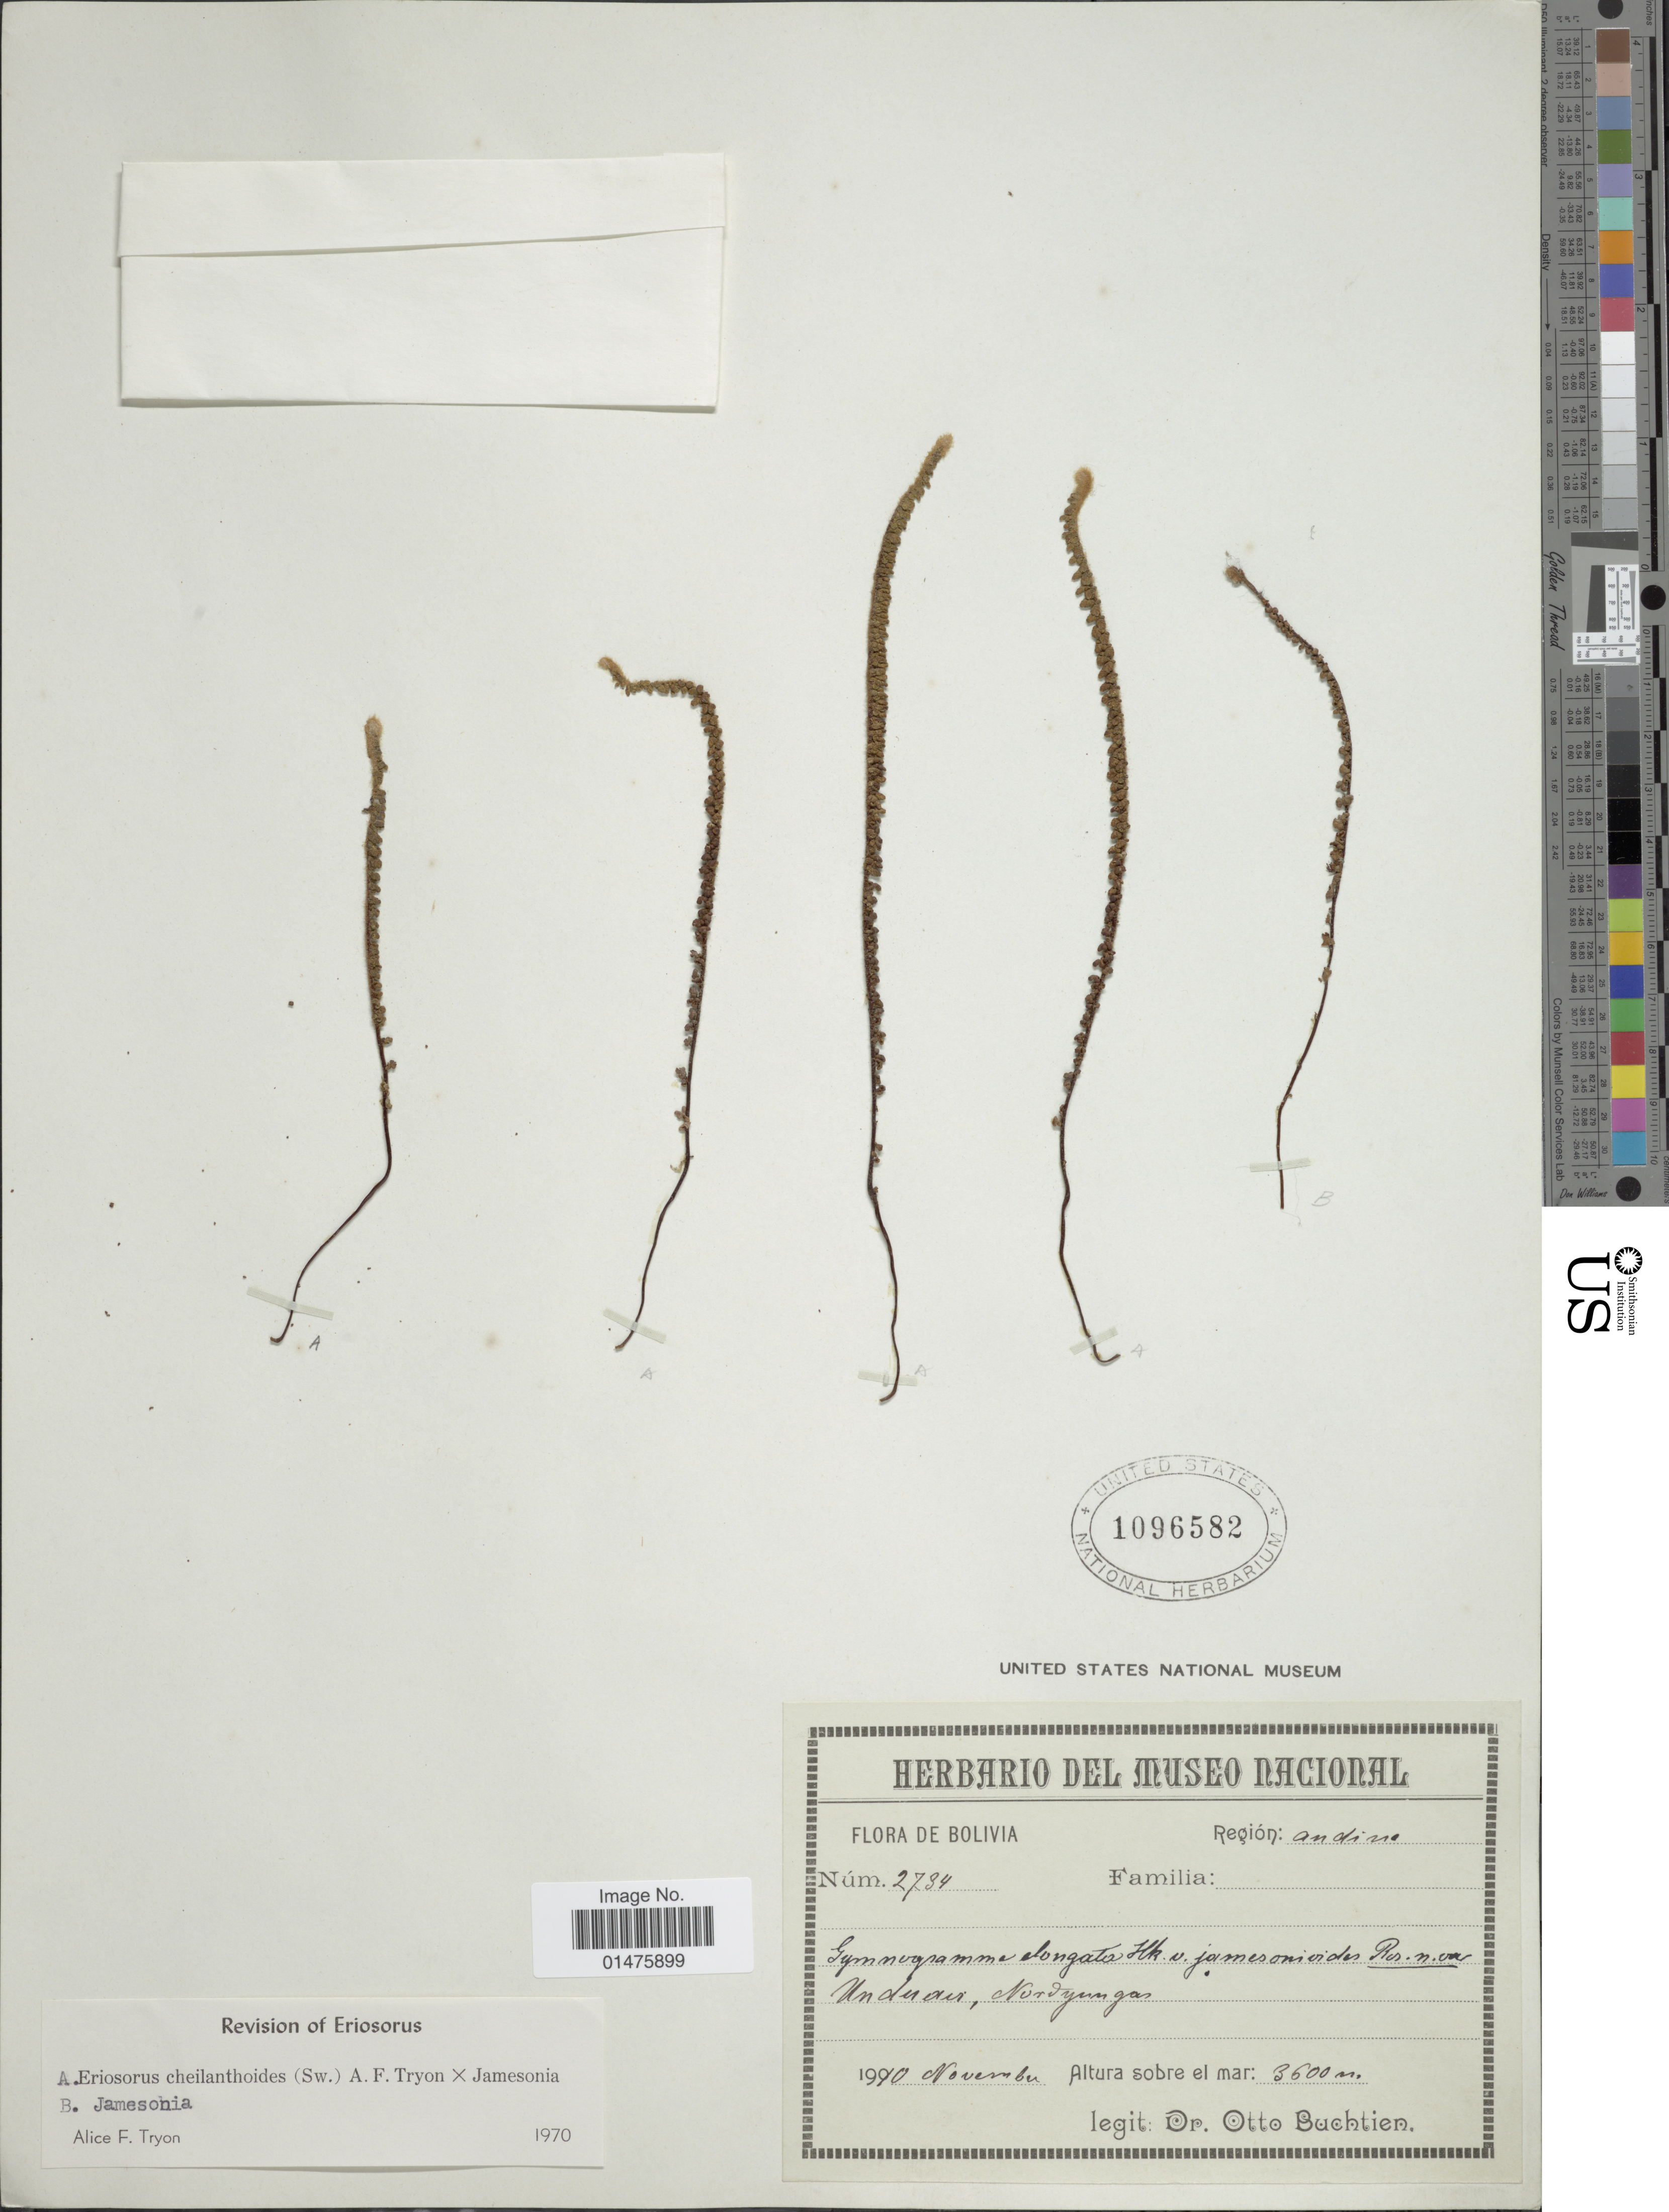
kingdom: Plantae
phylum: Tracheophyta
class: Polypodiopsida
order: Polypodiales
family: Pteridaceae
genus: Jamesonia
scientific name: Jamesonia cheilanthoides x J. jamesonia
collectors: O. Buchtien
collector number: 2734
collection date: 1910-11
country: Bolivia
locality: Unduavi, Nordyungas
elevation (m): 3600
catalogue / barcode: US 1096582